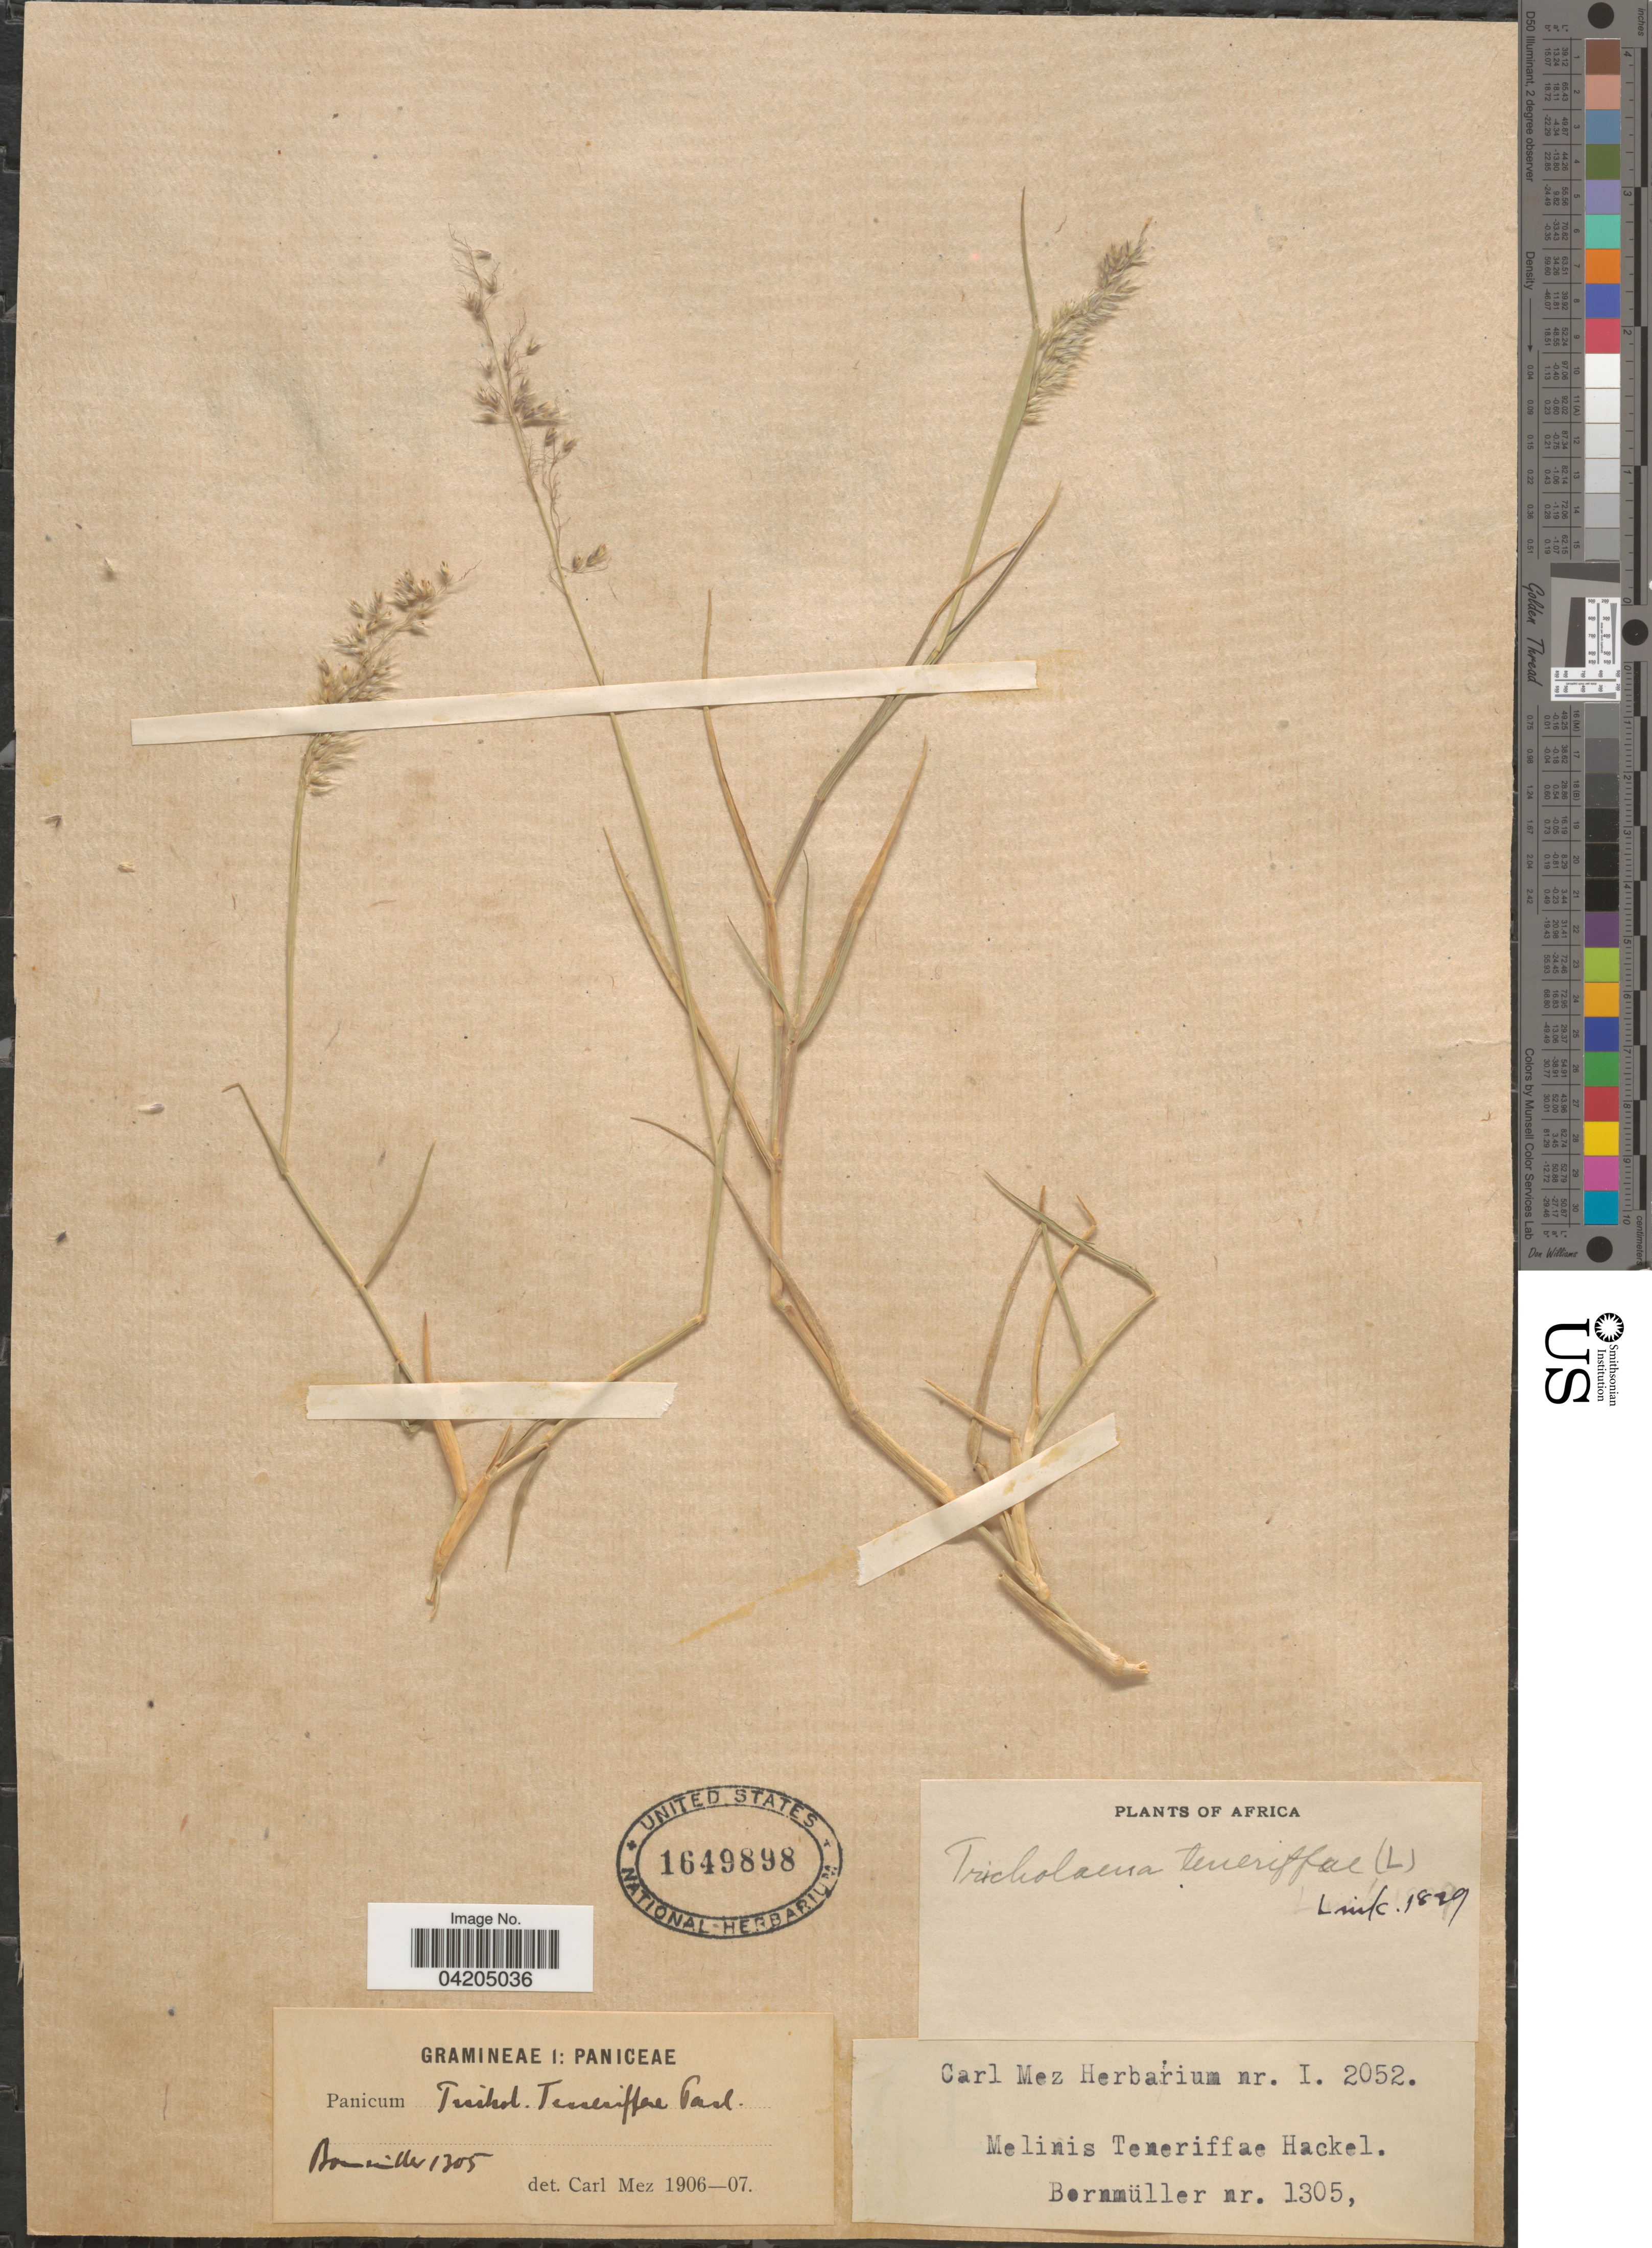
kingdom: Plantae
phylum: Tracheophyta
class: Liliopsida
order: Poales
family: Poaceae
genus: Tricholaena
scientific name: Tricholaena teneriffae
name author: (L.) Link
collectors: Bornmüller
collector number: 1305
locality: Africa.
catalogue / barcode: US 1649898